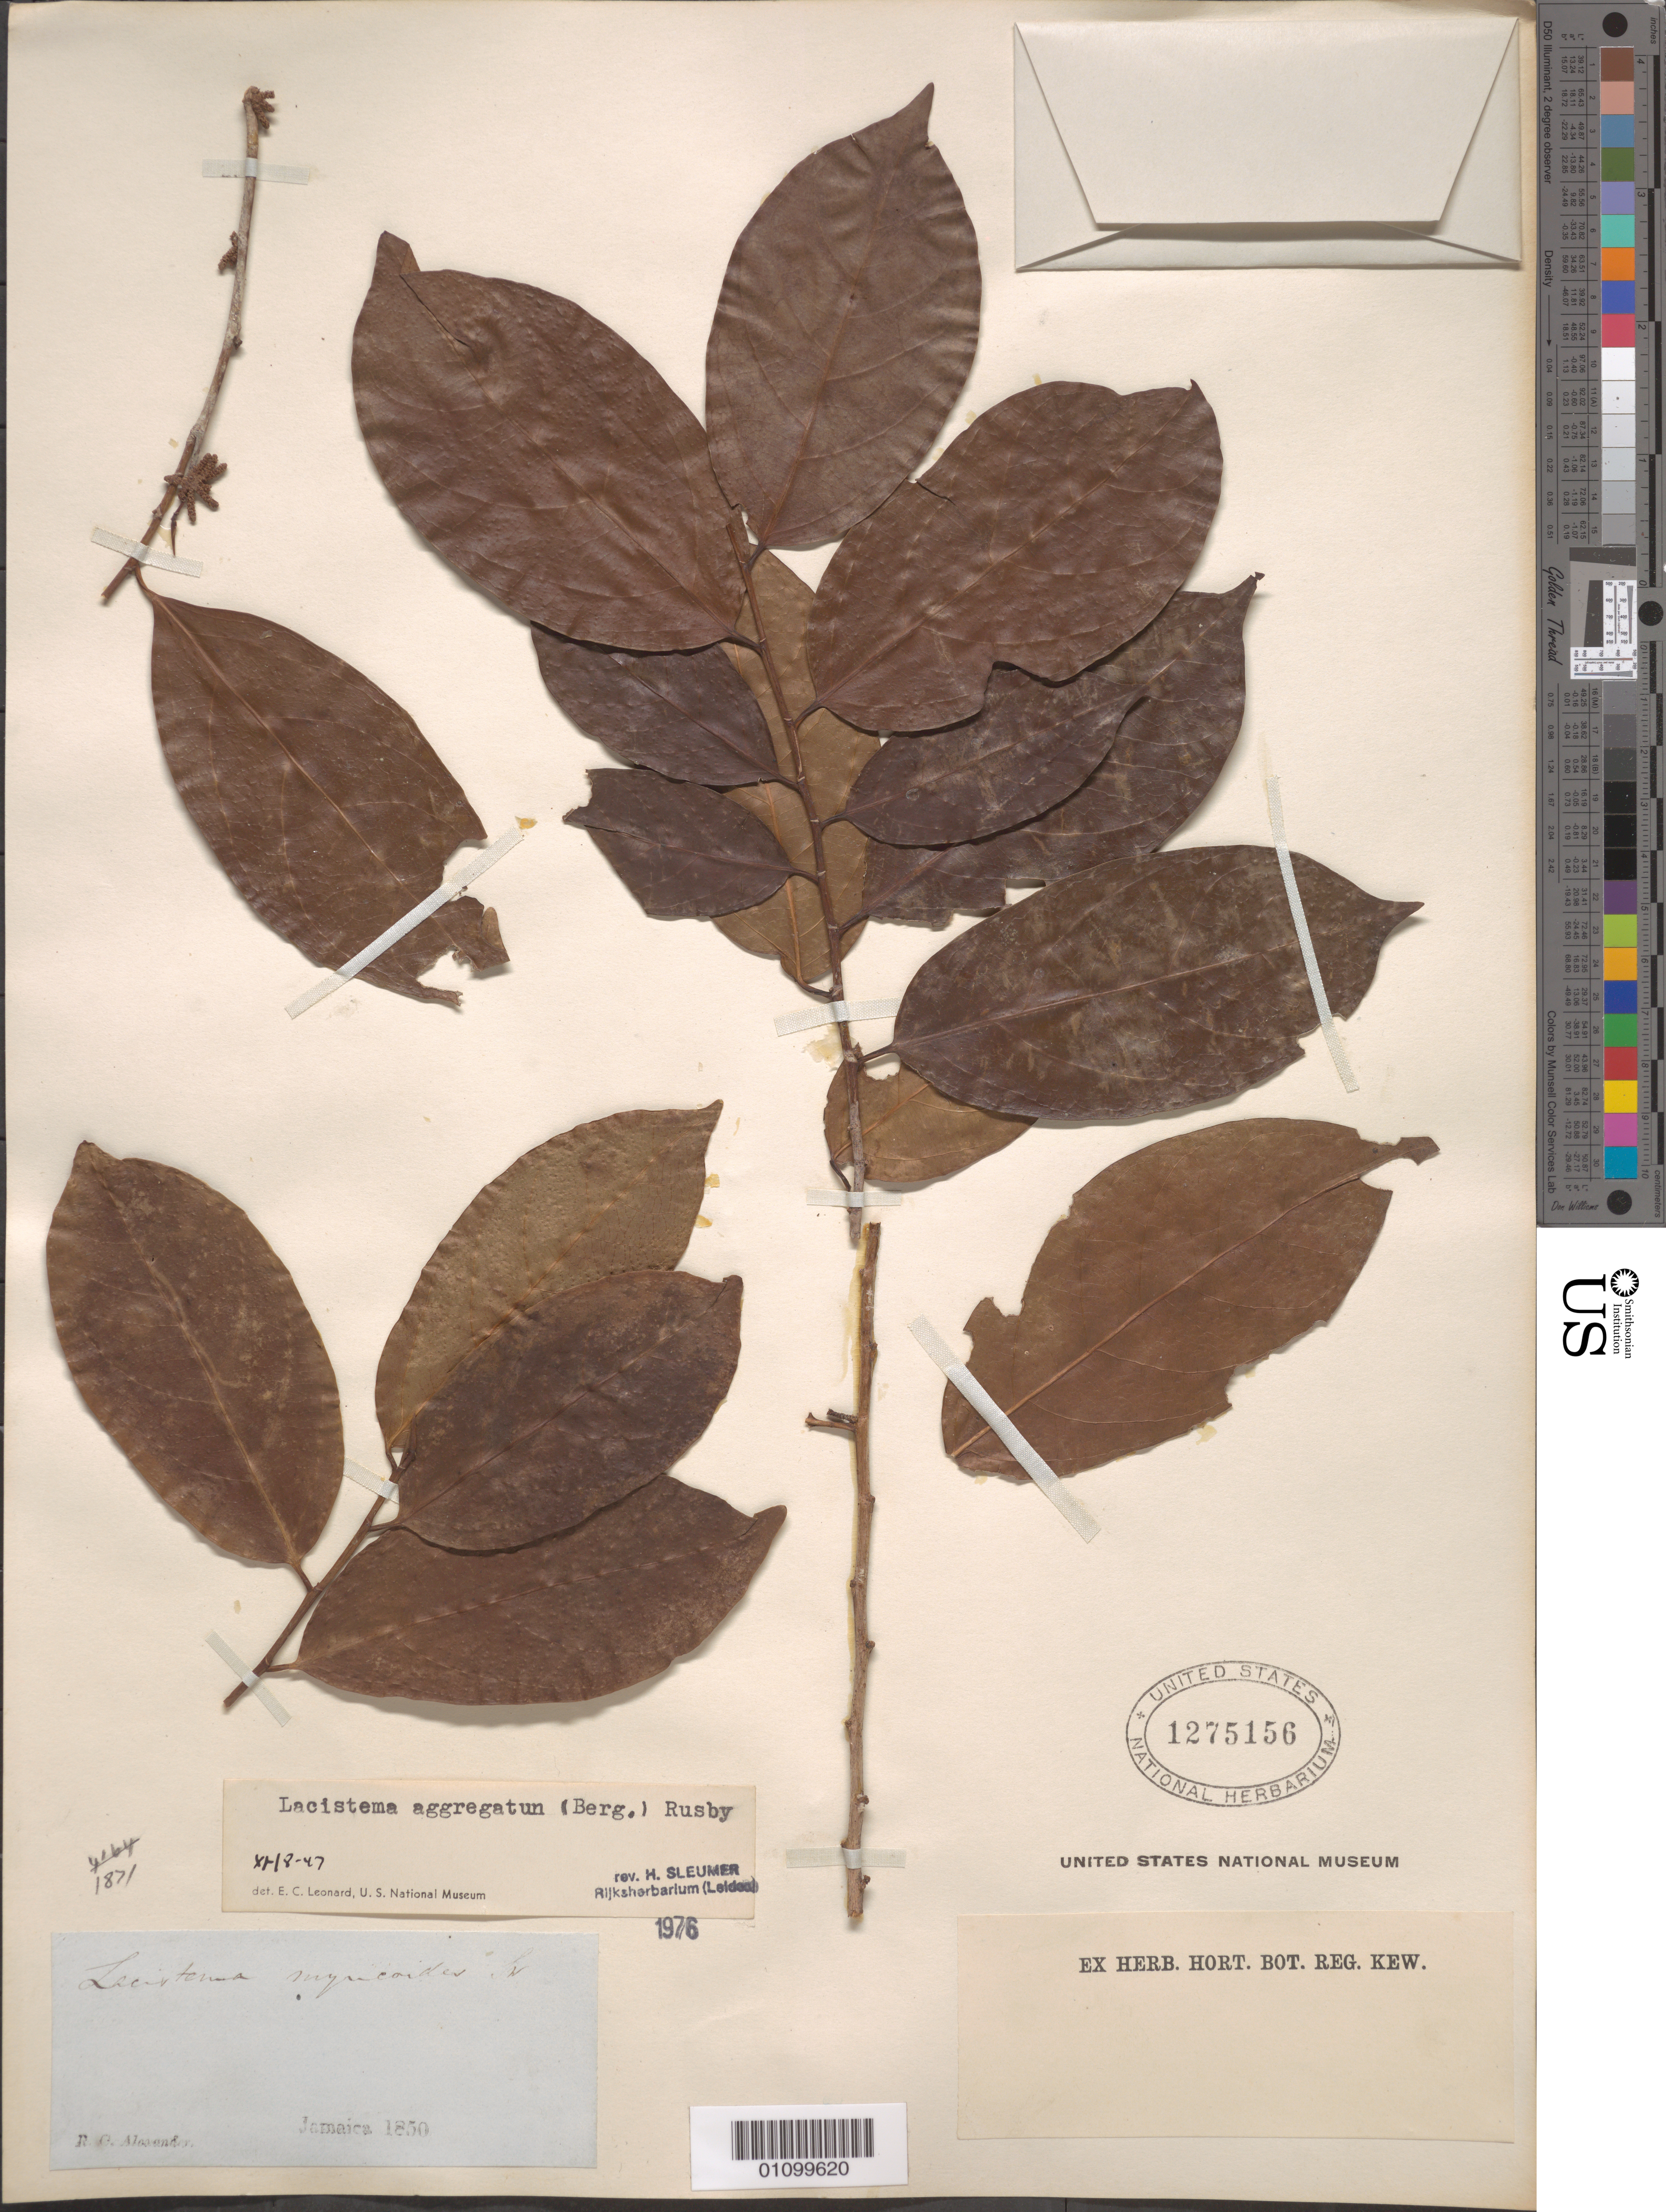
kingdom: Plantae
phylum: Tracheophyta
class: Magnoliopsida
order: Malpighiales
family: Lacistemataceae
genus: Lacistema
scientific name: Lacistema aggregatum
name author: (P.J. Bergius) Rusby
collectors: R. C. Alexander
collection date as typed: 01 Jan 1850 to 31 Dec 1850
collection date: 1850-01-01/1850-12-31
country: Jamaica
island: Jamaica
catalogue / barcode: US 1275156